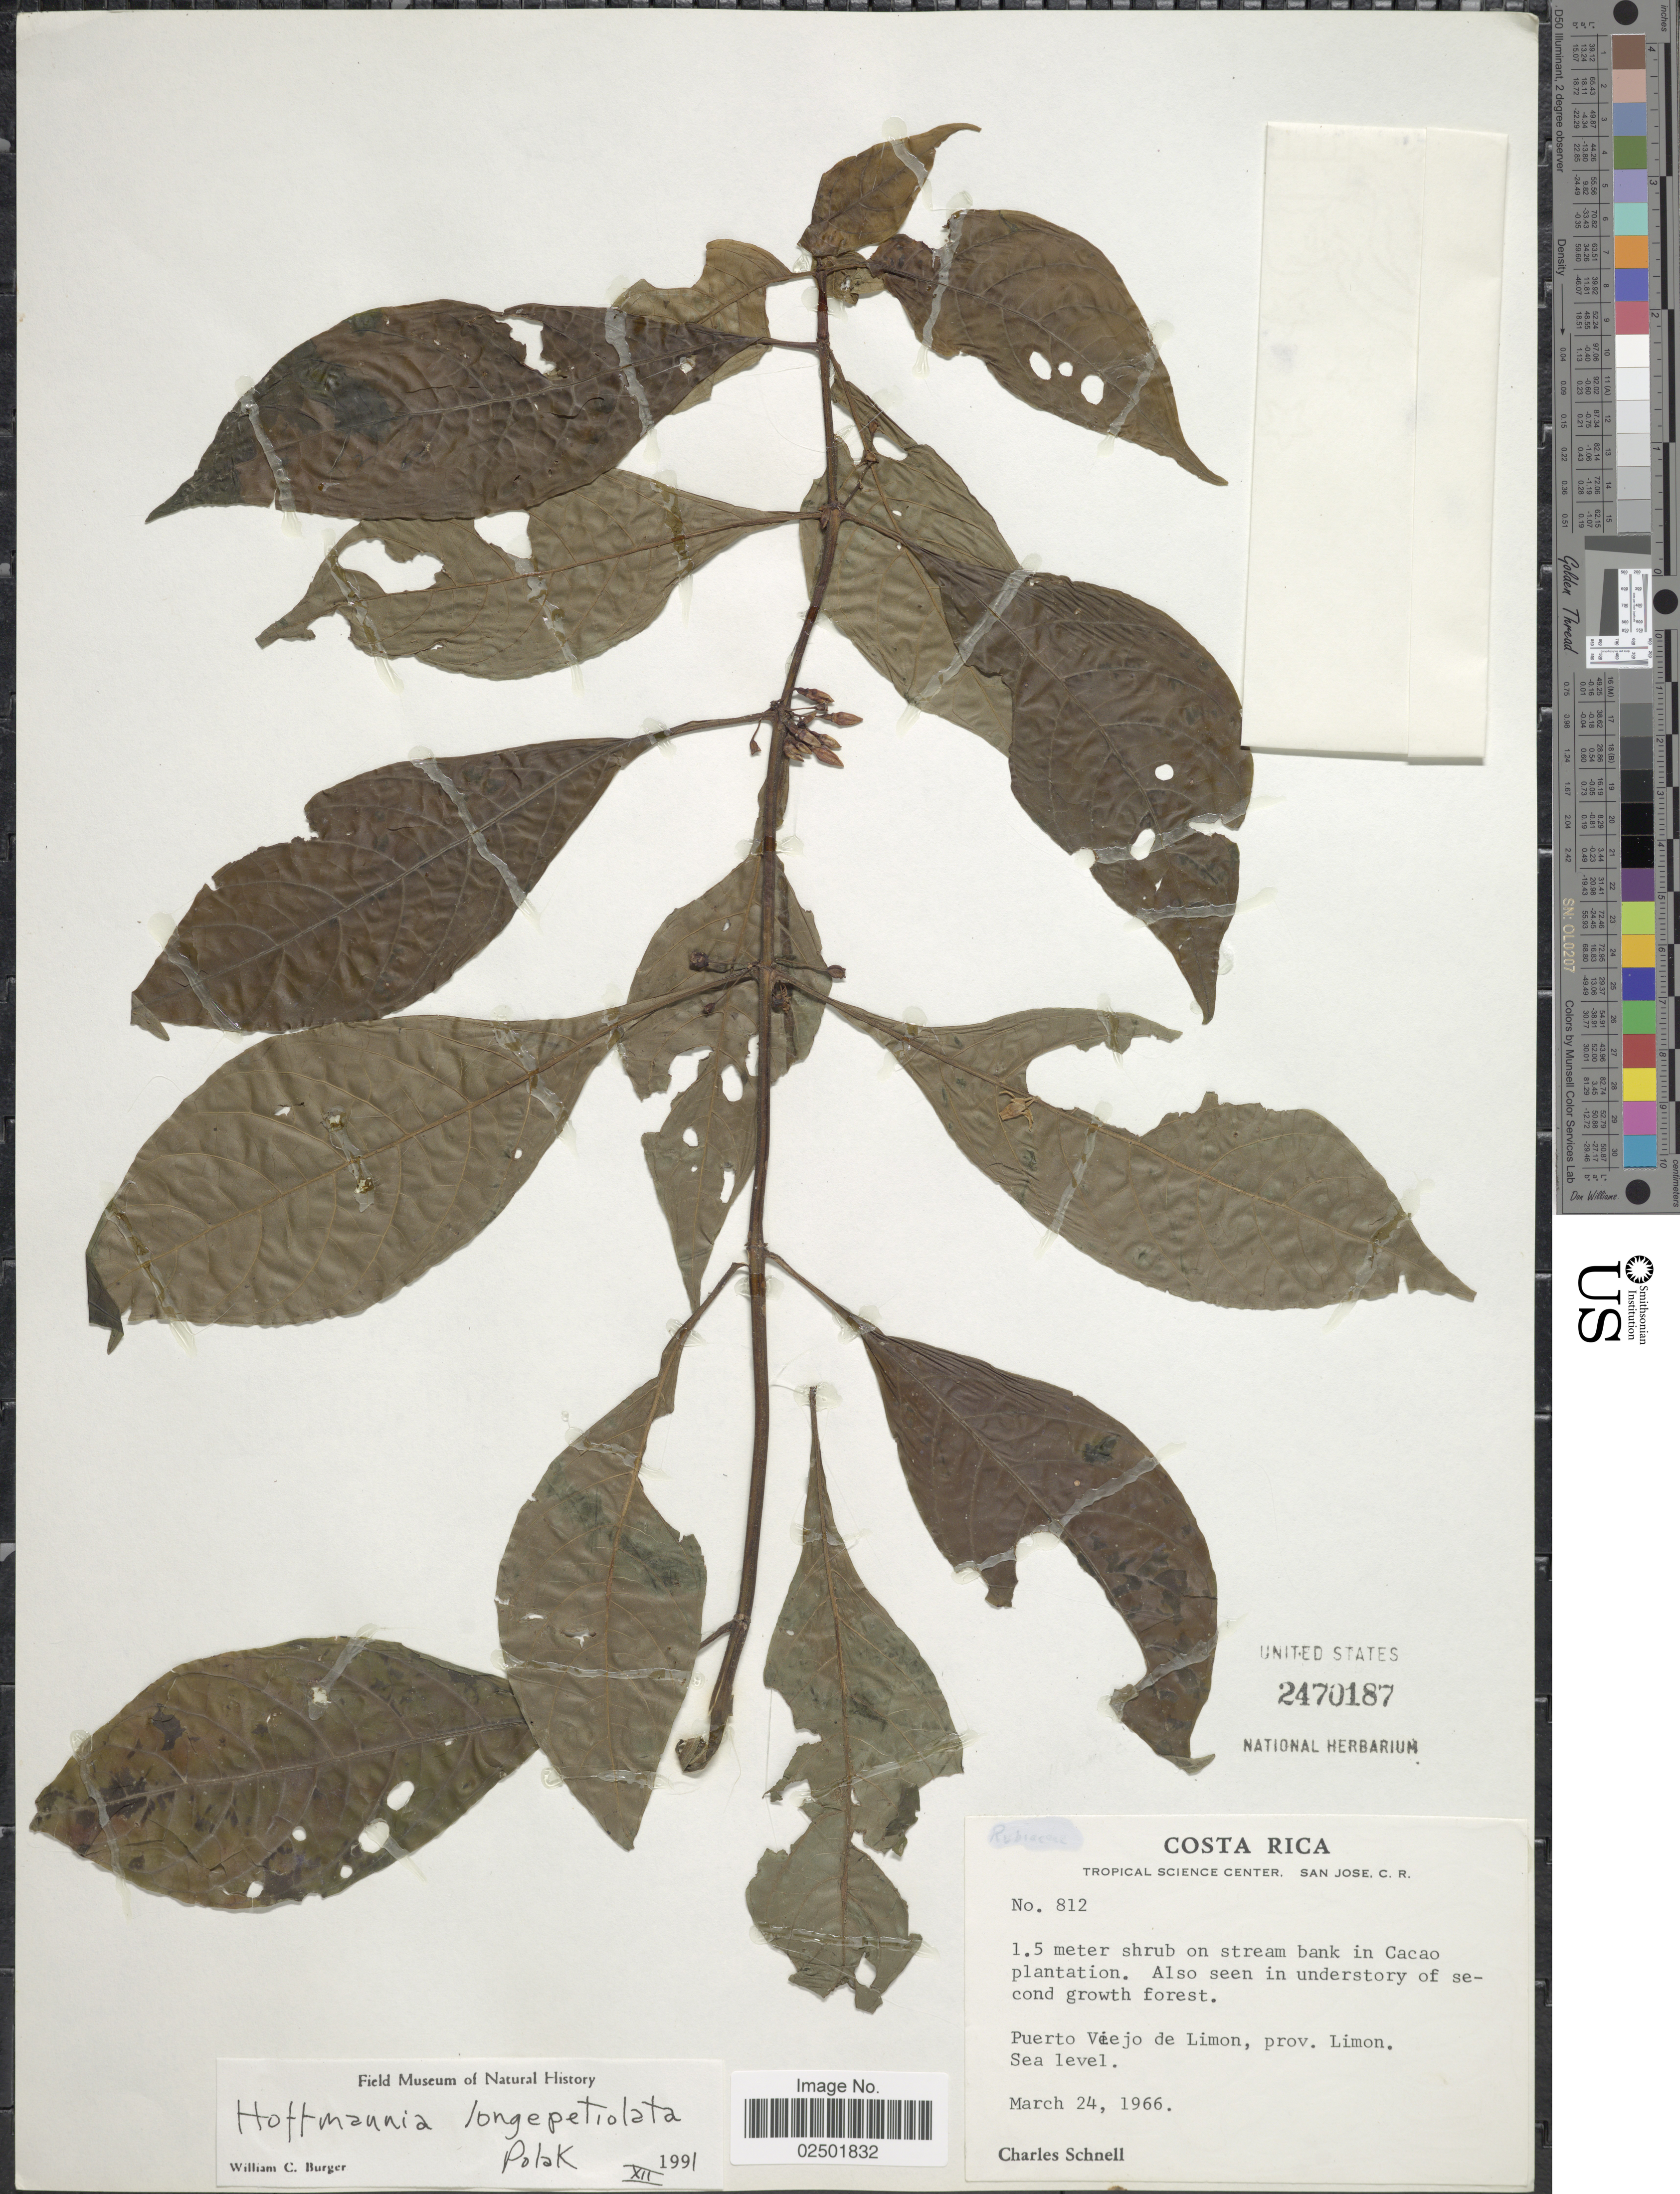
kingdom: Plantae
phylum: Tracheophyta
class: Magnoliopsida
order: Gentianales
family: Rubiaceae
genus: Hoffmannia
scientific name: Hoffmannia longipetiolata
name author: Pol.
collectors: C. Schnell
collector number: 812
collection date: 1966-03-24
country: Costa Rica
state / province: Limón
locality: Puerto Viejo de Limon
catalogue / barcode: US 2470187